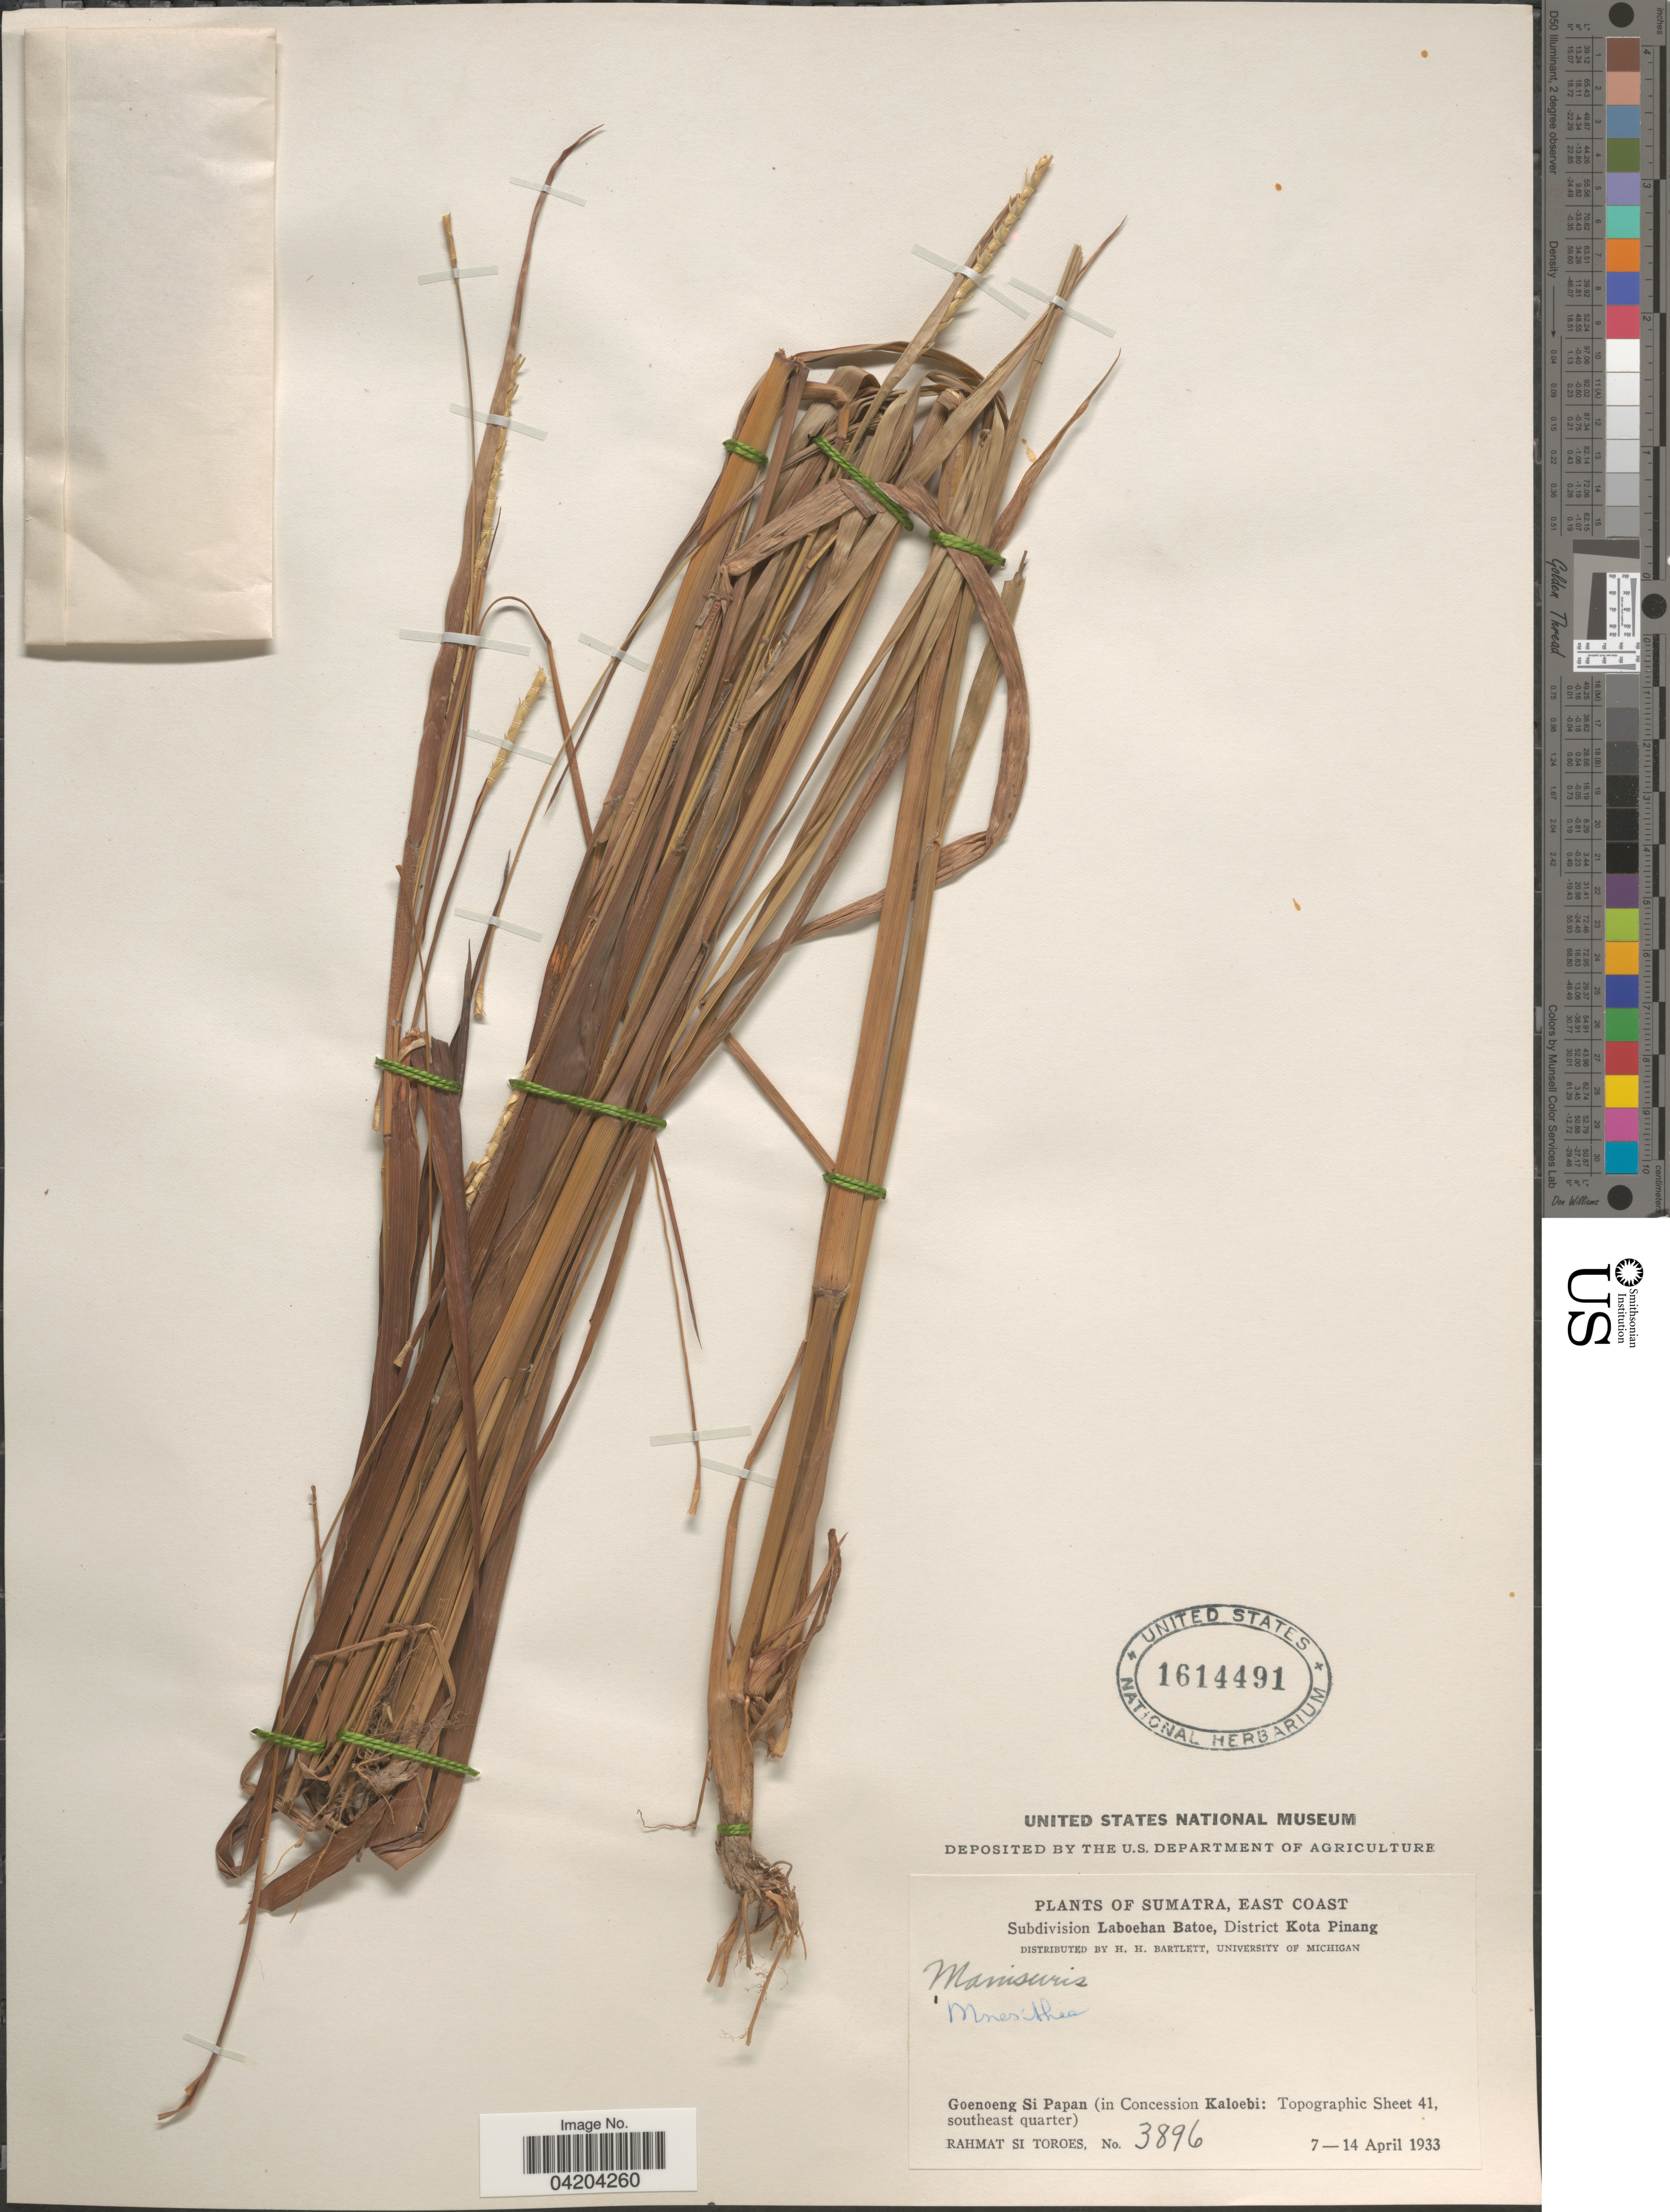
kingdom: Plantae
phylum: Tracheophyta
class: Liliopsida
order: Poales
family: Poaceae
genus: Mnesithea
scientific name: Mnesithea glandulosa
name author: (Trin.) de Koning & Sosef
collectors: Rahmat Si Boeea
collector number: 3896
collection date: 1933-04-07/1933-07-14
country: Indonesia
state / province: Sumatra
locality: East Coast. Subdivision Laboehan Batoe, District Kota Pinang. Goenoeng Si Papan (in Concession Kaloebi: Topographic Sheet 41, southeast quarter).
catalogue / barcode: US 1614491